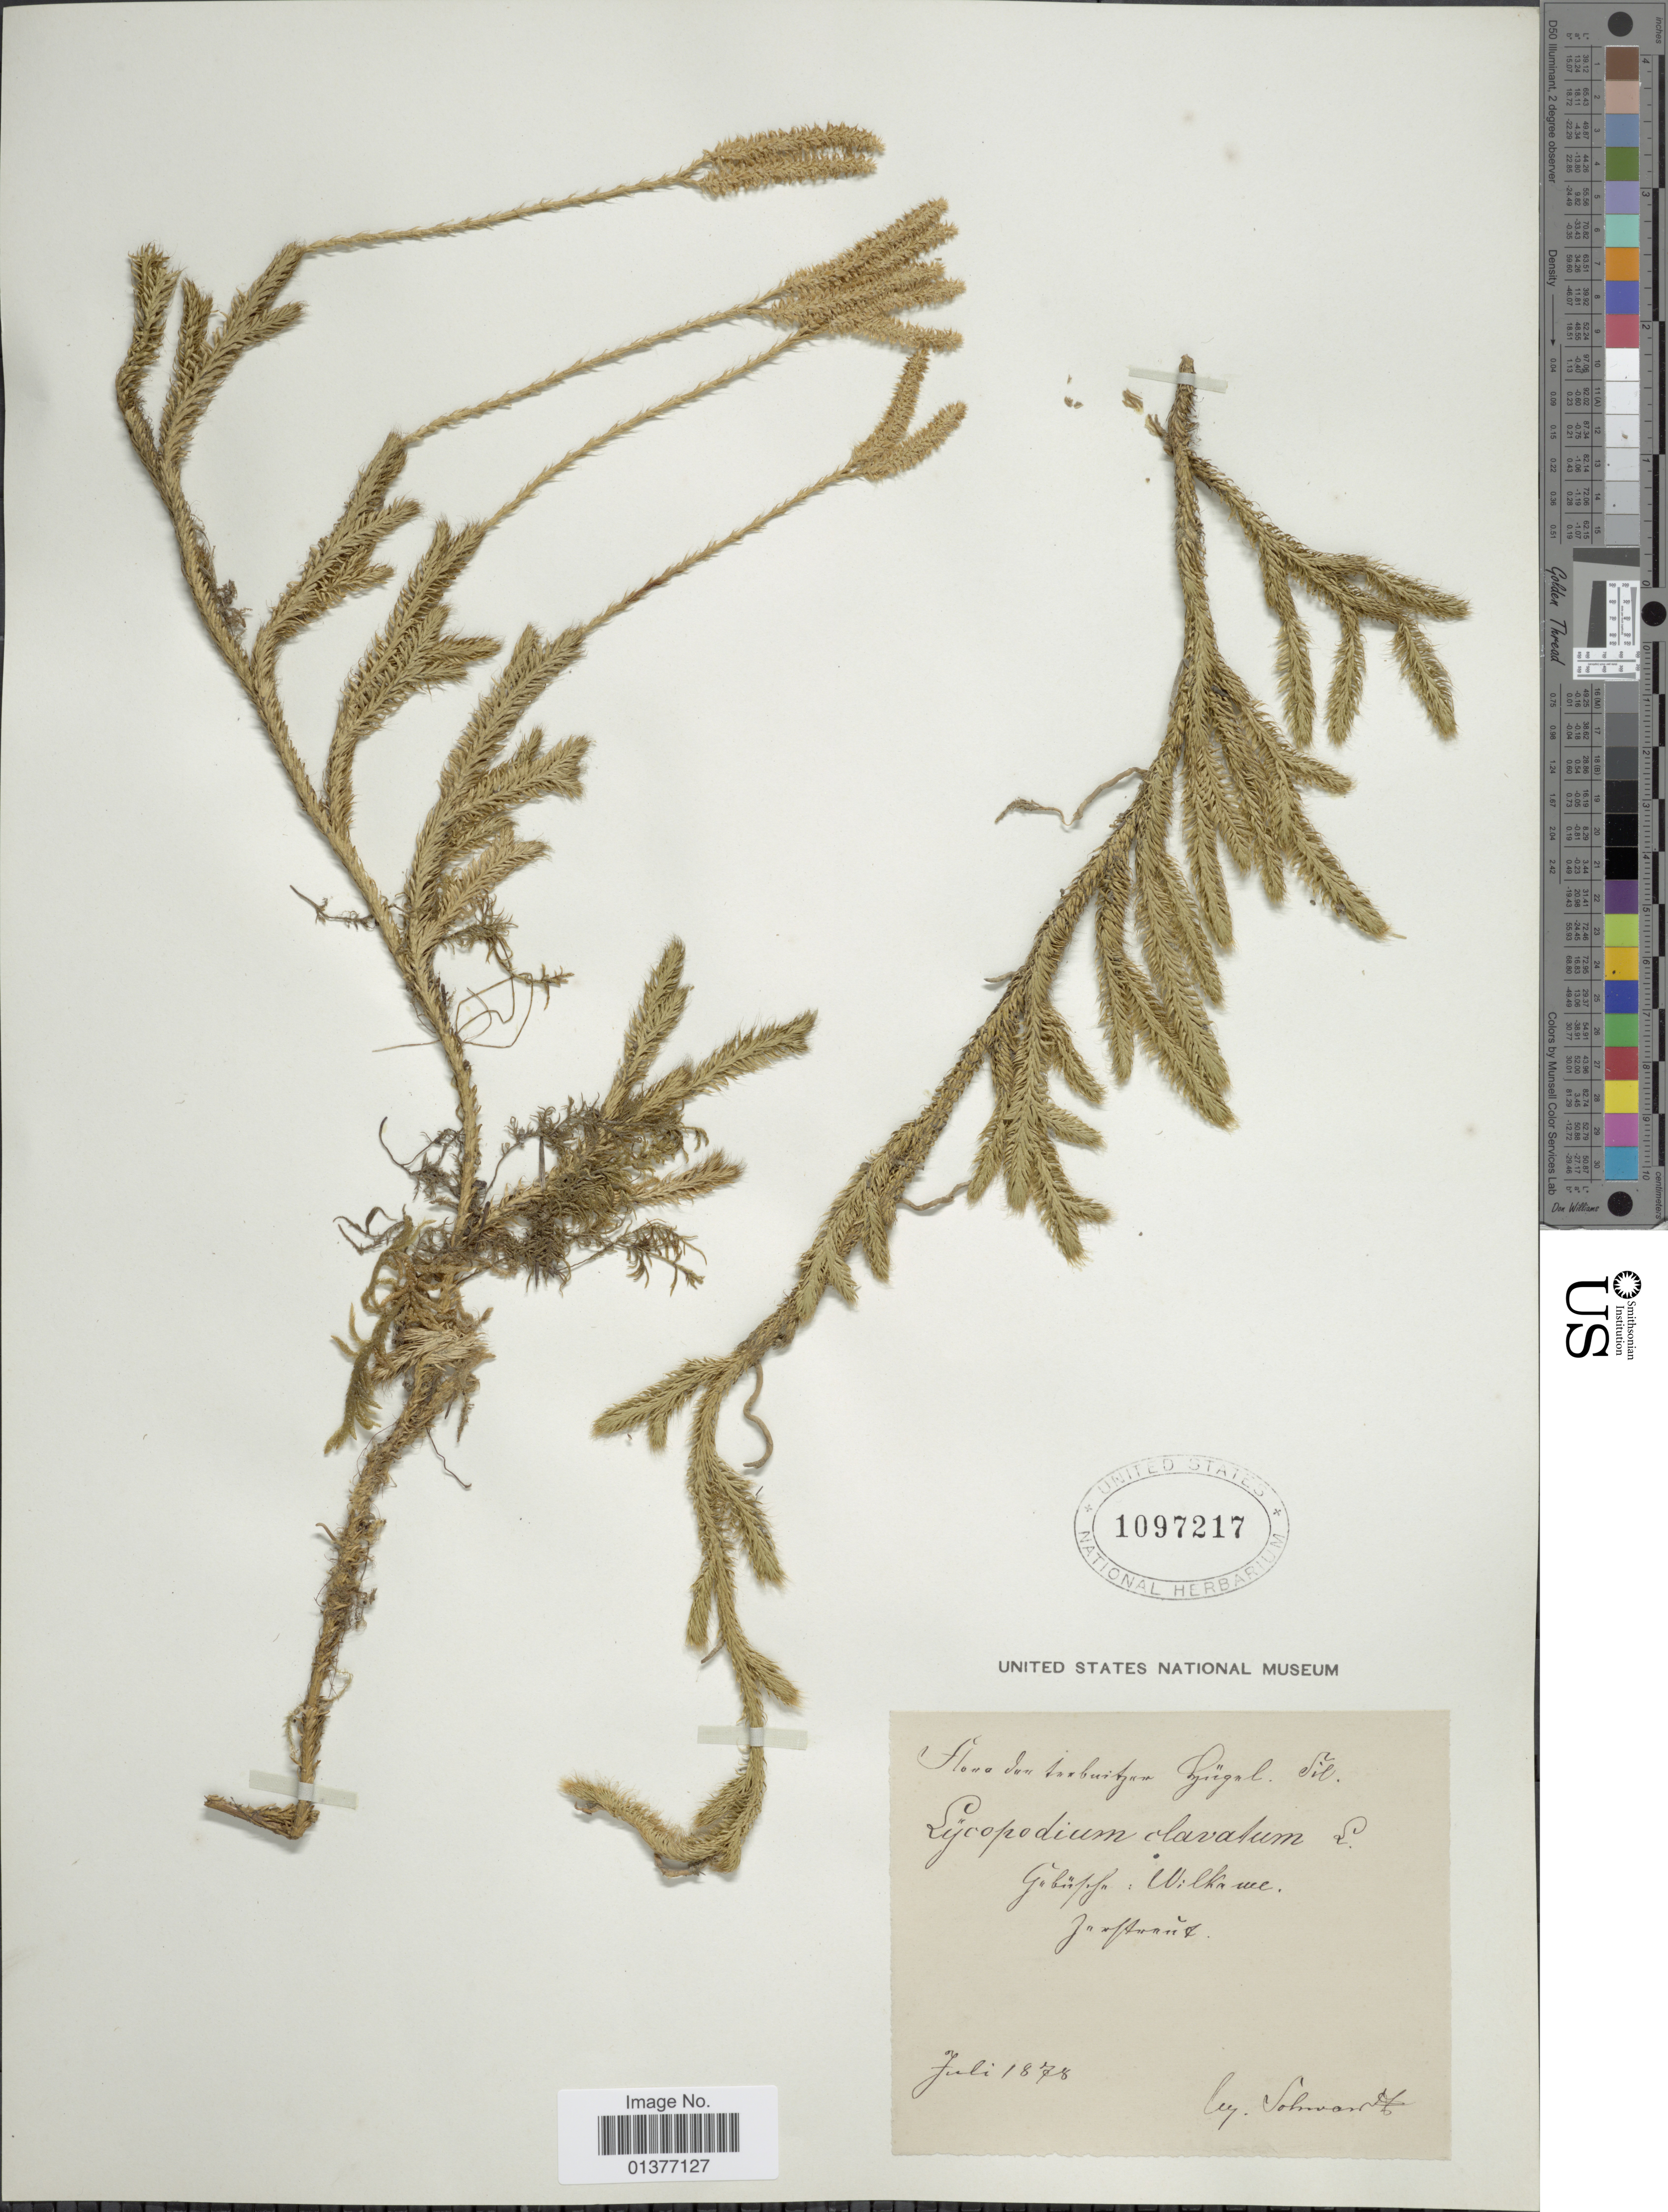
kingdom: Plantae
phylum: Tracheophyta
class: Lycopodiopsida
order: Lycopodiales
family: Lycopodiaceae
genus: Lycopodium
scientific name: Lycopodium clavatum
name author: L.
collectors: -. Schwartz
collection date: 1878-07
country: Poland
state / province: Dolnoslaskie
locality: Trebnitzer Hügel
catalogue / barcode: US 1097217